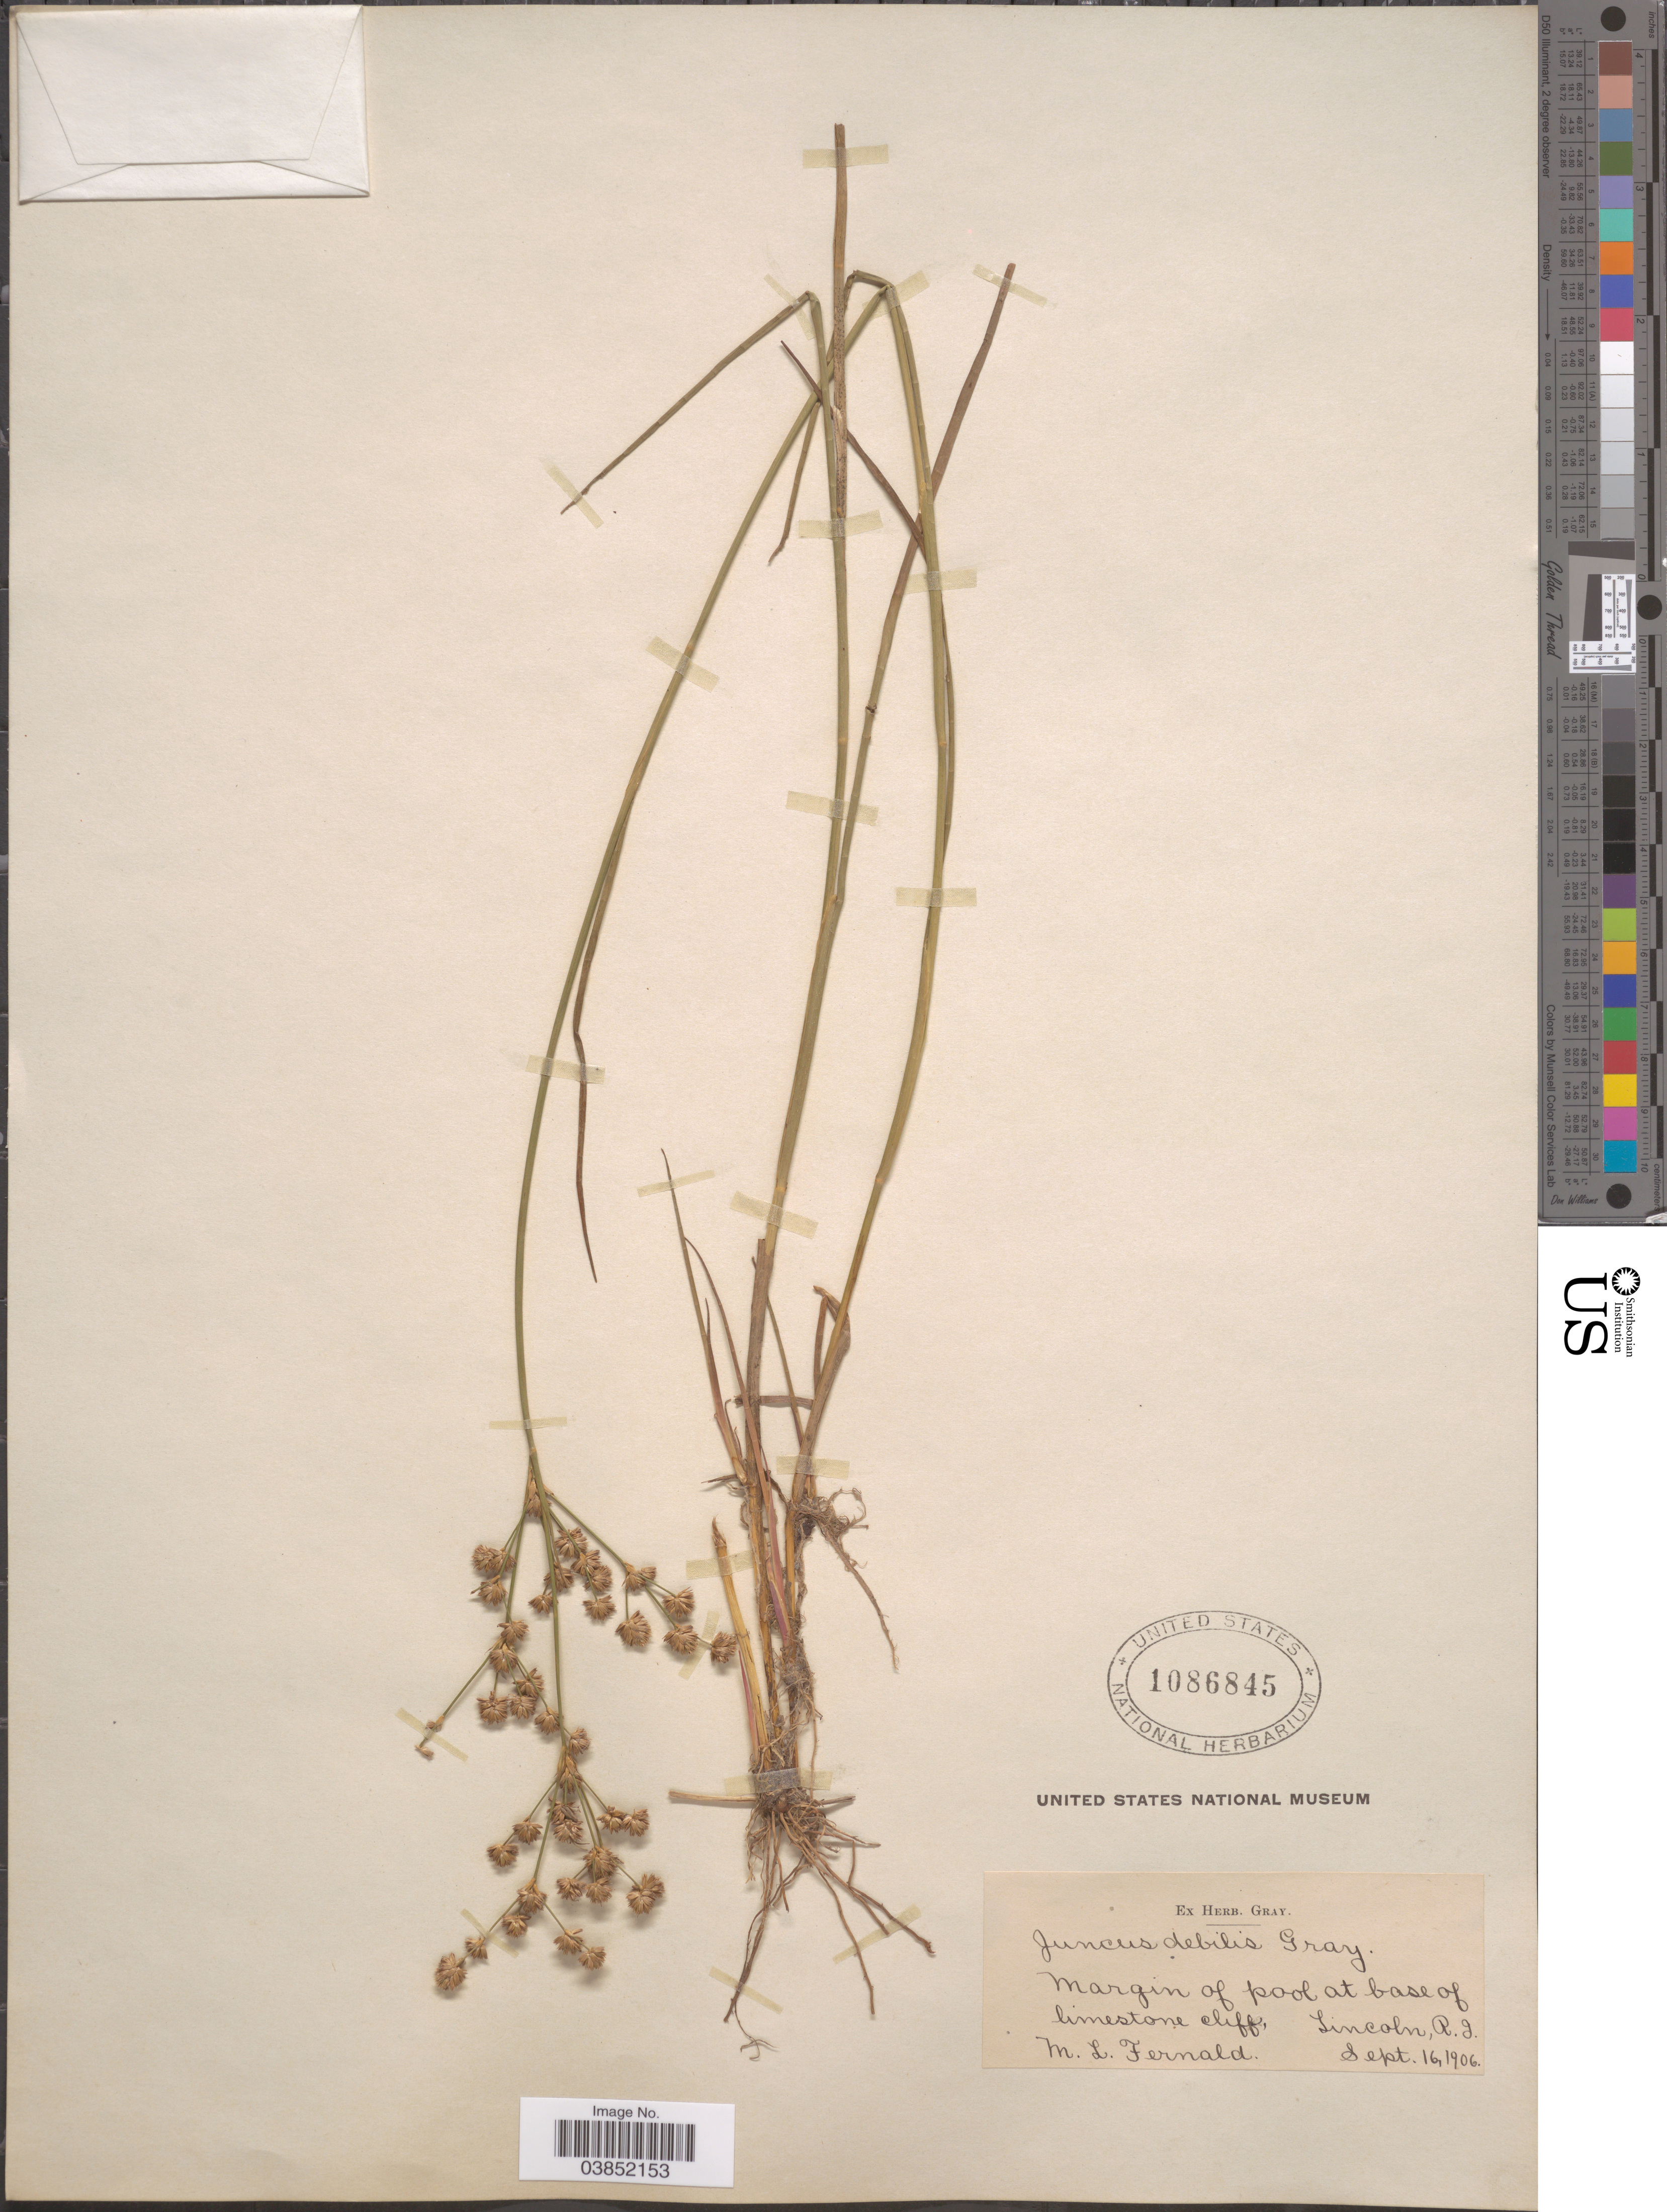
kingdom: Plantae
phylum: Tracheophyta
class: Liliopsida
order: Poales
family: Juncaceae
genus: Juncus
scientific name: Juncus debilis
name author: A. Gray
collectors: M. L. Fernald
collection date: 1906-09-16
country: United States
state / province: Rhode Island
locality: Lincoln, R. I.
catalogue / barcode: US 1086845